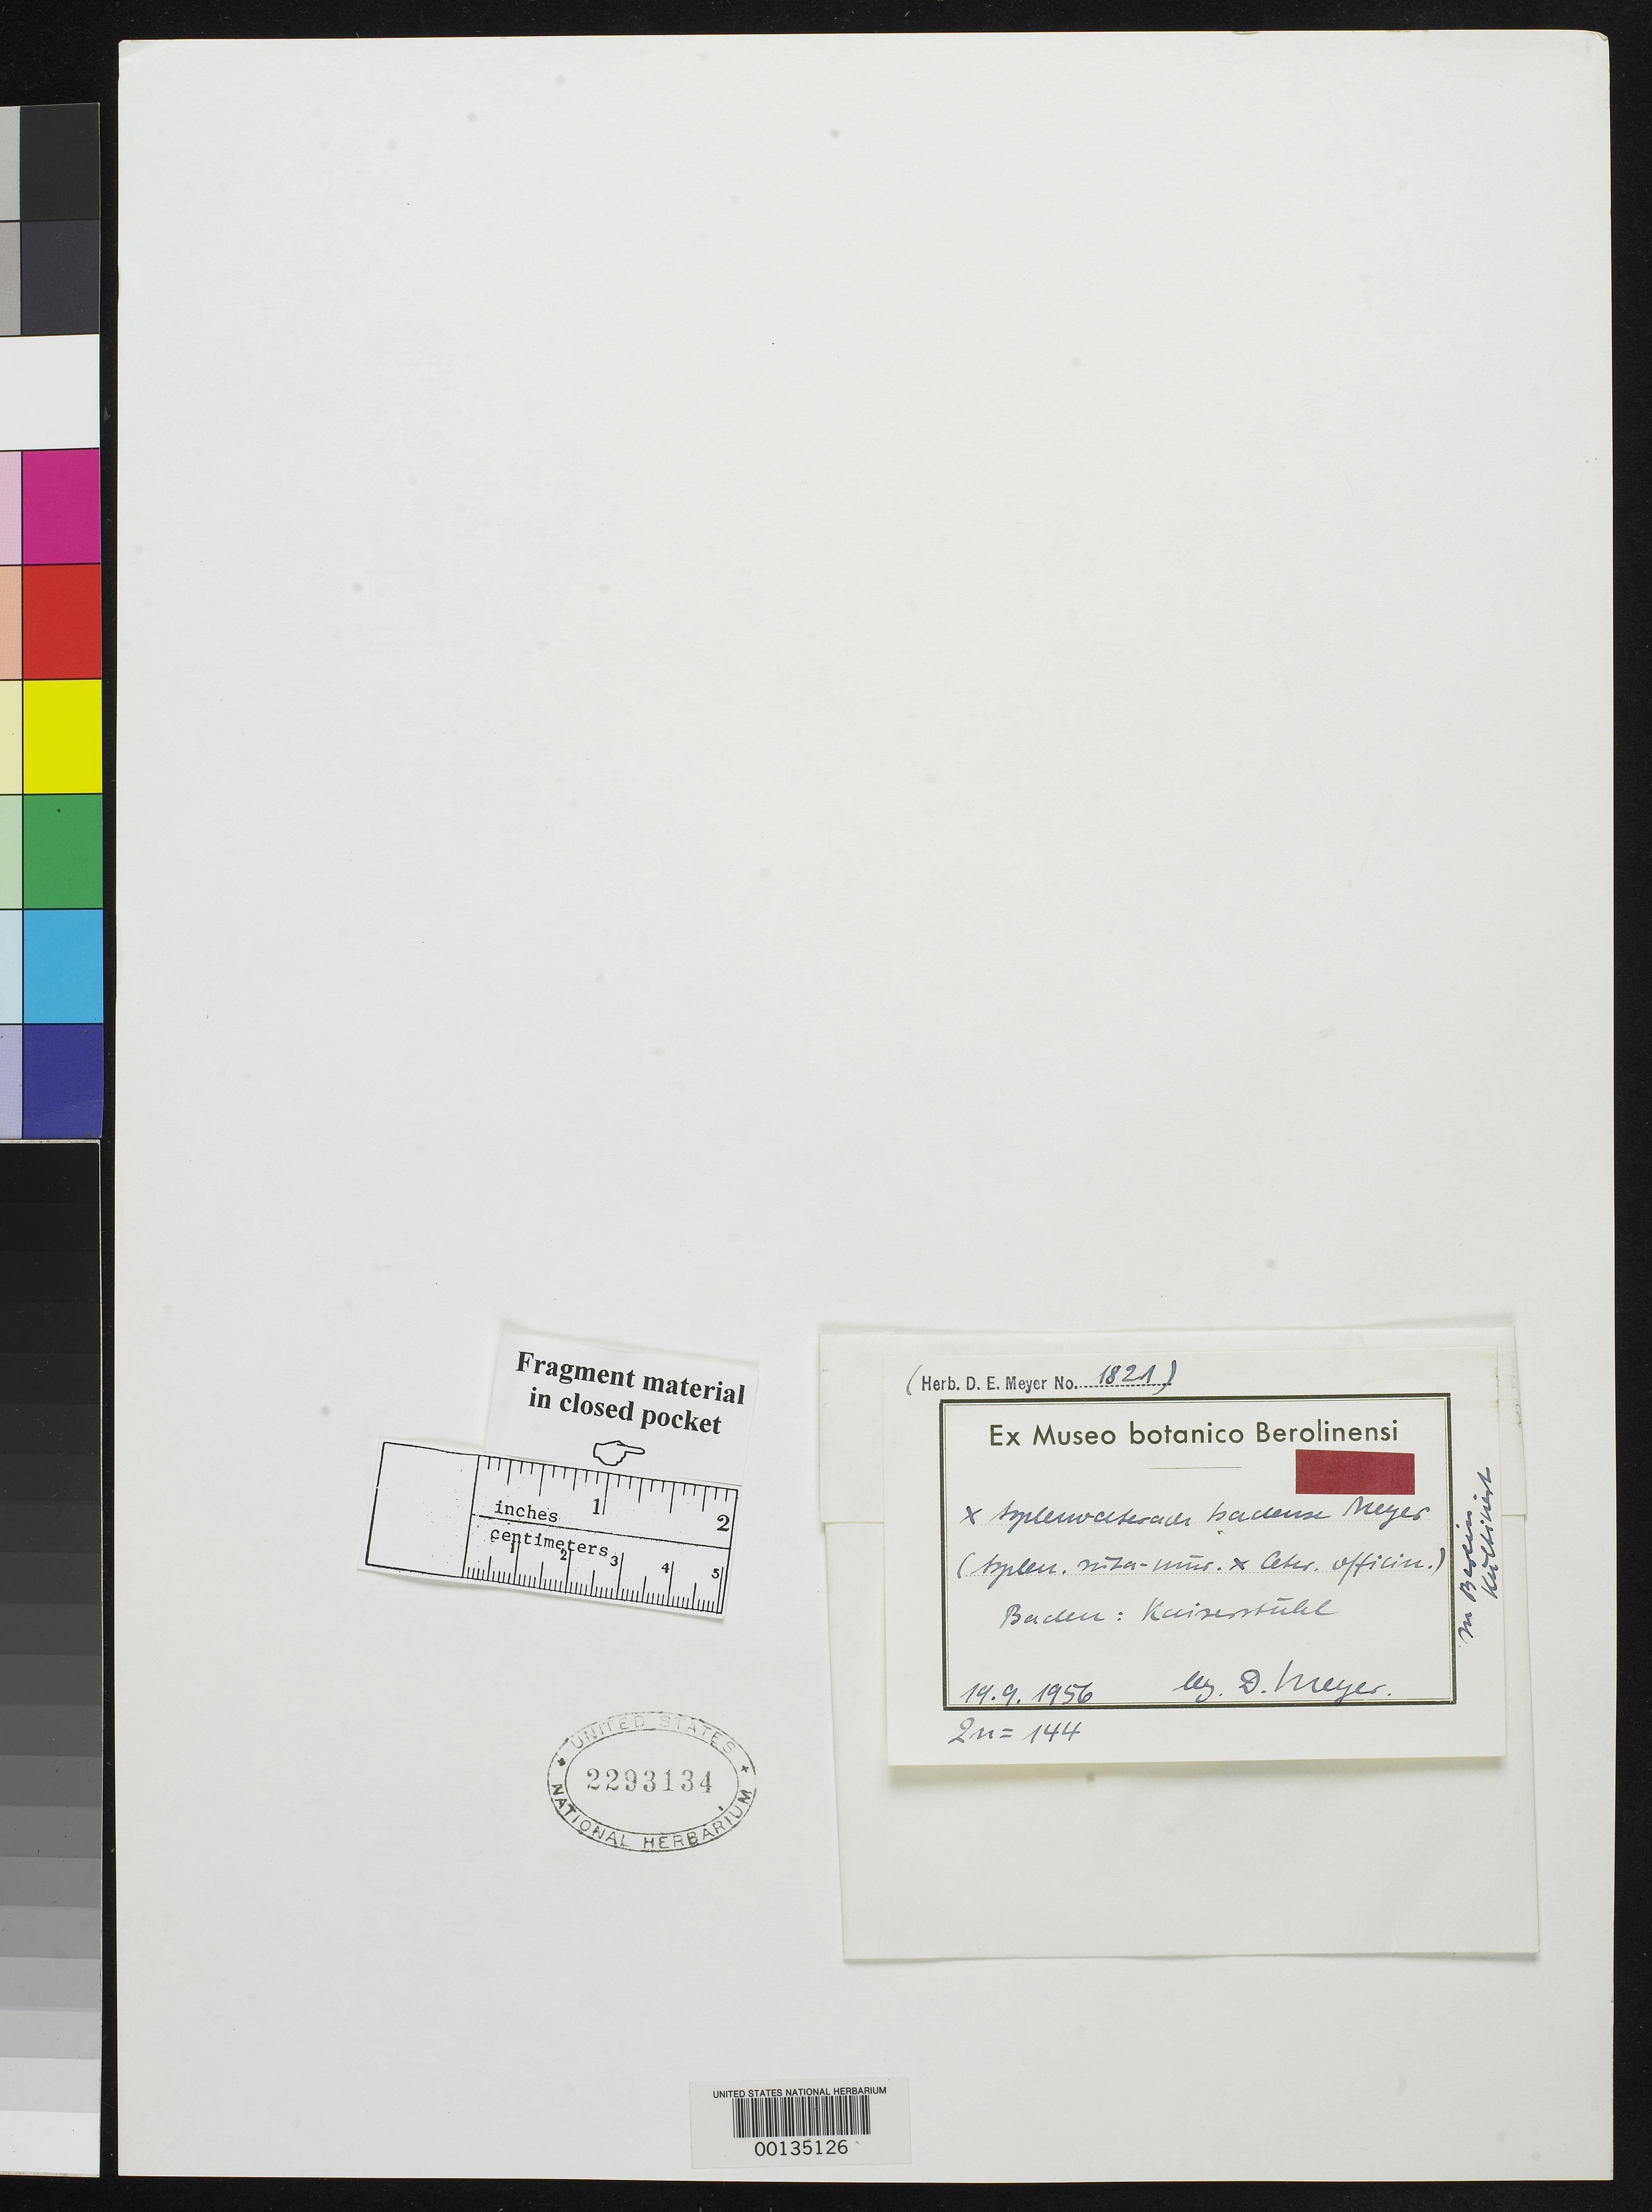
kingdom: Plantae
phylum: Tracheophyta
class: Polypodiopsida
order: Polypodiales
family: Aspleniaceae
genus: Asplenoceterach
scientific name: x Asplenoceterach badense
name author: D.E. Mey.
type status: Isotype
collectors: D. E. Meyer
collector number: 1821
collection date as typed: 19 Sep 1956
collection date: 1956-09-19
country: Germany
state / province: Baden-Wurttemberg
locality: Baden, Kaiserstuhl.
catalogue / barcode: US 2293134